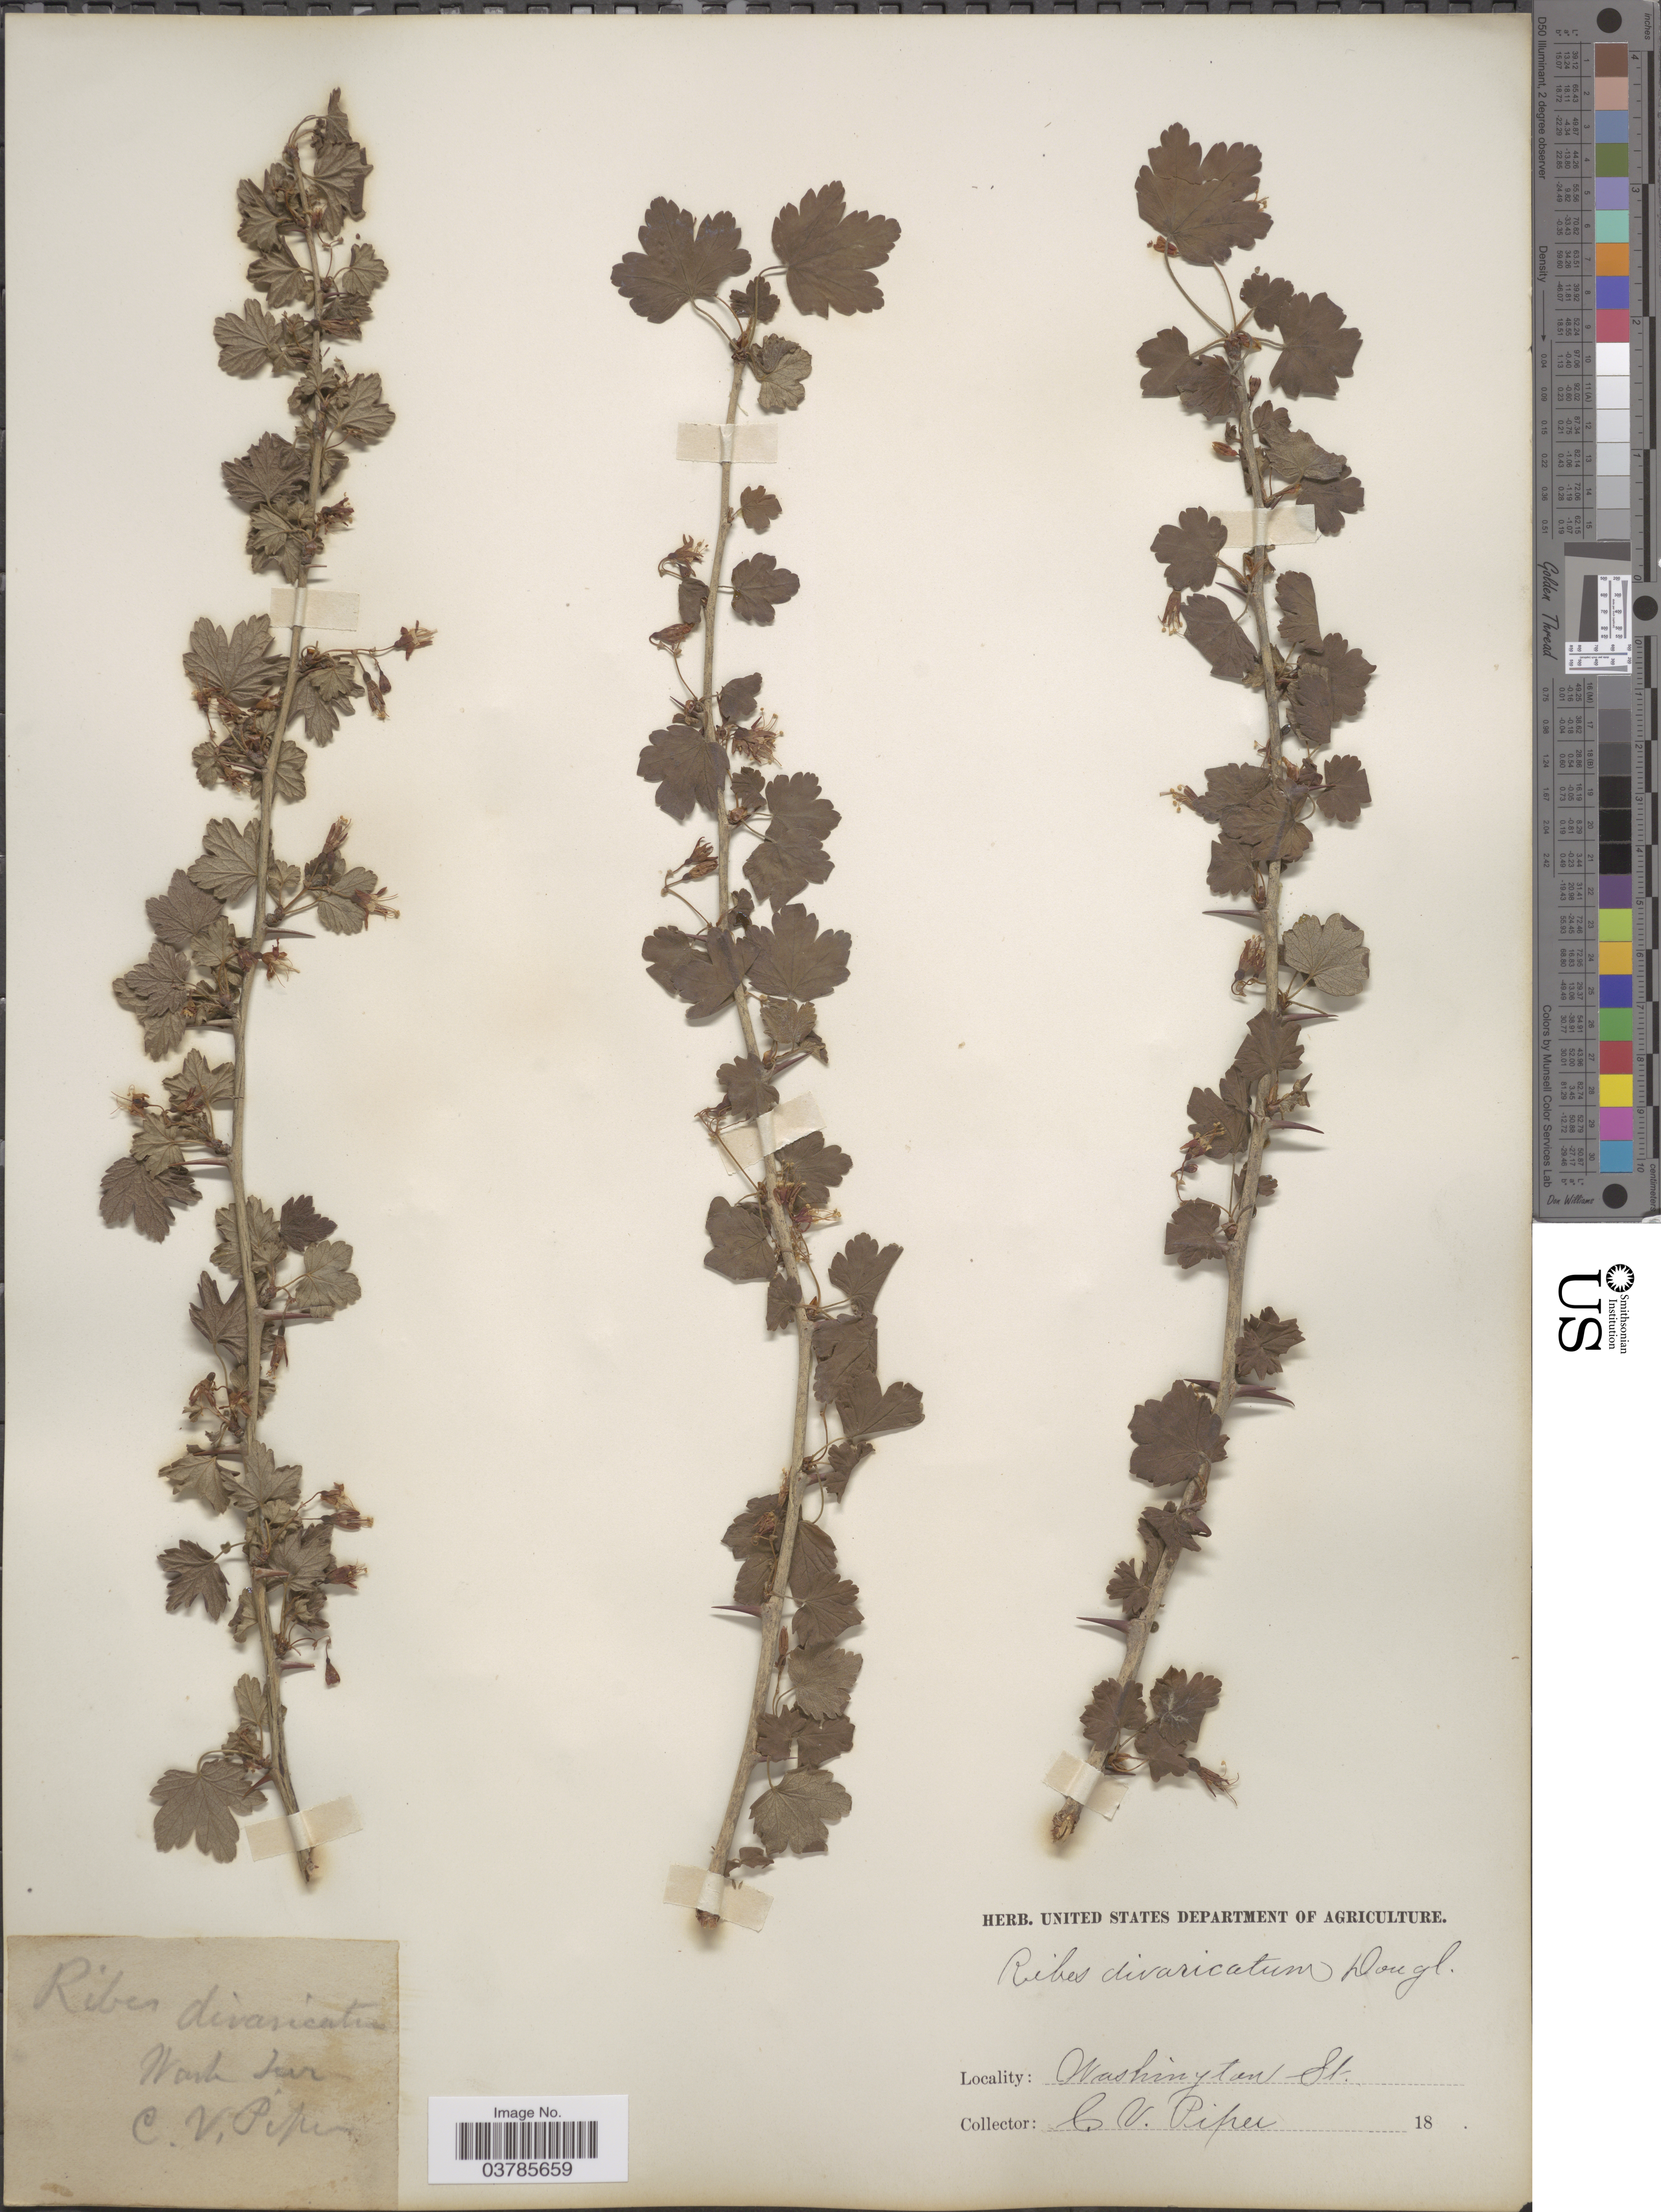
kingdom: Plantae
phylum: Tracheophyta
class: Magnoliopsida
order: Saxifragales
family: Grossulariaceae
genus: Ribes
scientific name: Ribes divaricatum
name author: Douglas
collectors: C. V. Piper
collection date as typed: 18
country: United States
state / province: Washington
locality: Washington St. Wash Terr.